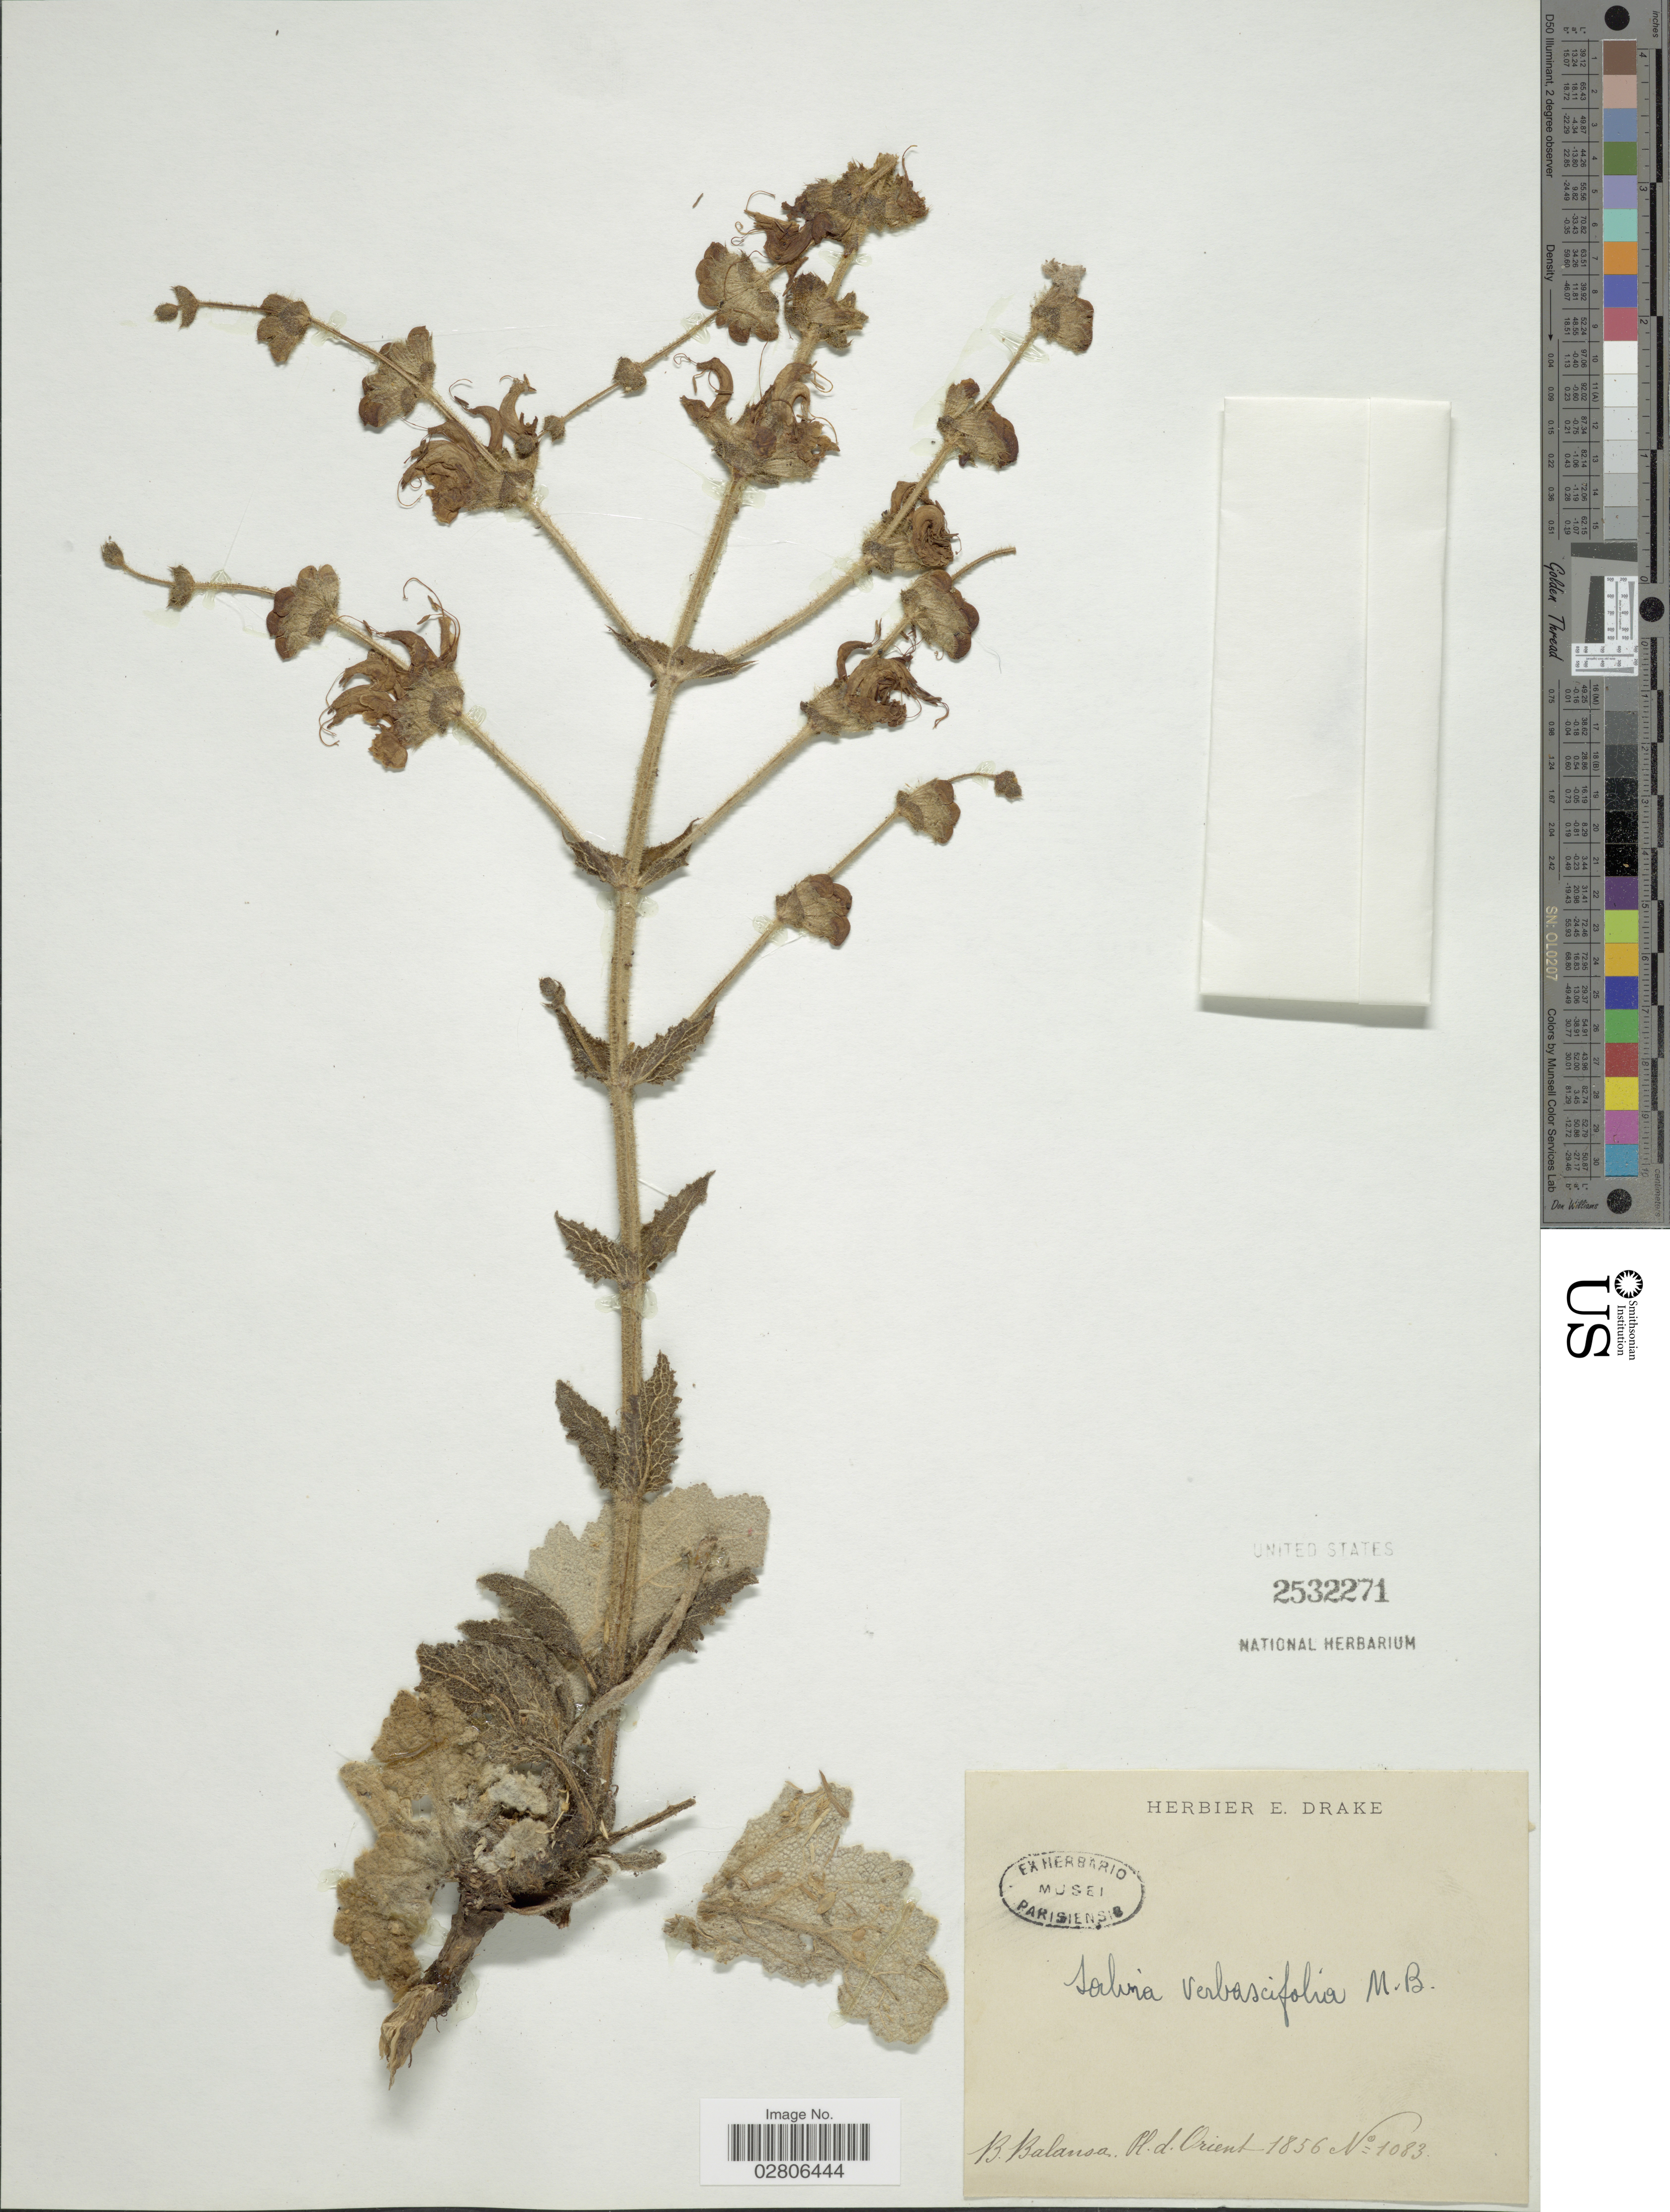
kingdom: Plantae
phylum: Tracheophyta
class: Magnoliopsida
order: Lamiales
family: Lamiaceae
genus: Salvia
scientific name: Salvia verbascifolia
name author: M. Bieb.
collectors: B. Balansa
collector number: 1083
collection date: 1856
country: Turkey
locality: Orient.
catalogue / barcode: US 2532271